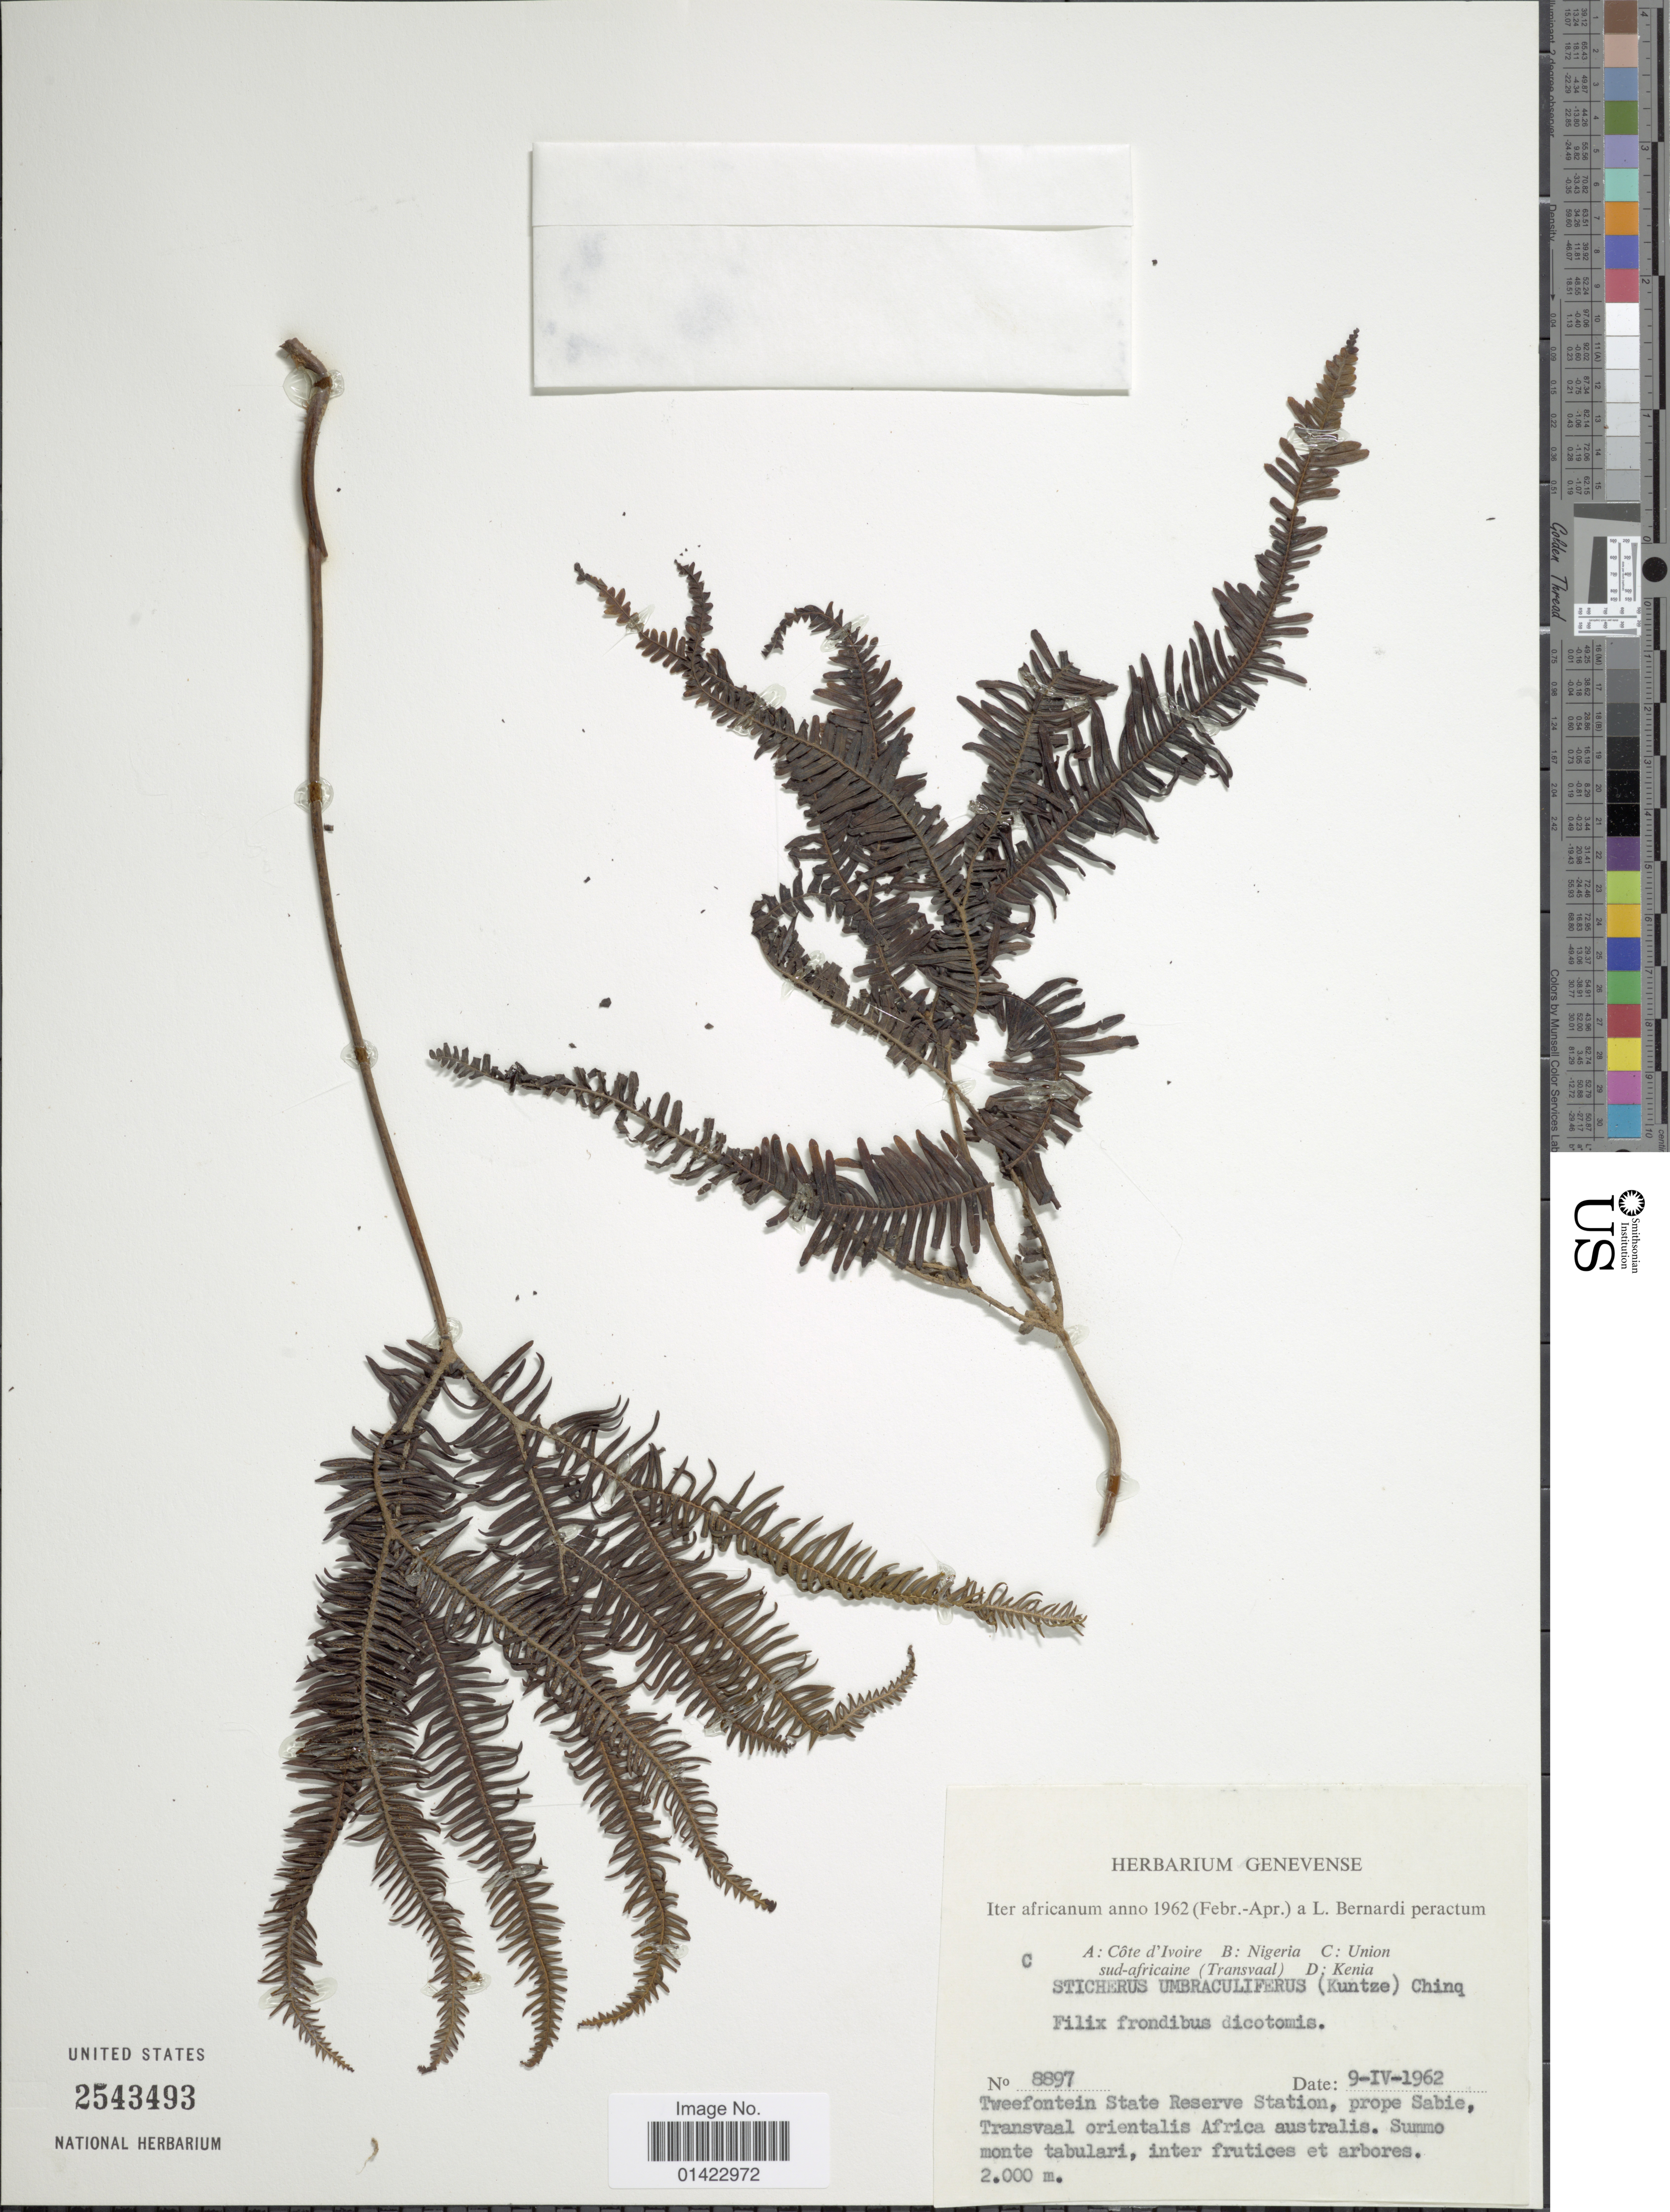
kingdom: Plantae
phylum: Tracheophyta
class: Polypodiopsida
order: Gleicheniales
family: Gleicheniaceae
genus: Sticherus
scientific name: Sticherus umbraculiferus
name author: (Kunze) Ching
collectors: L. Bernardi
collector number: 8897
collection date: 1962-04-09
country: South Africa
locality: Iter africanum, Tweefontein state reserve station, prope Sabie, Transvaal orientalis Africa australis, summo monte tabulari, inter frutices et arbores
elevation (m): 2000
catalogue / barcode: US 2543493